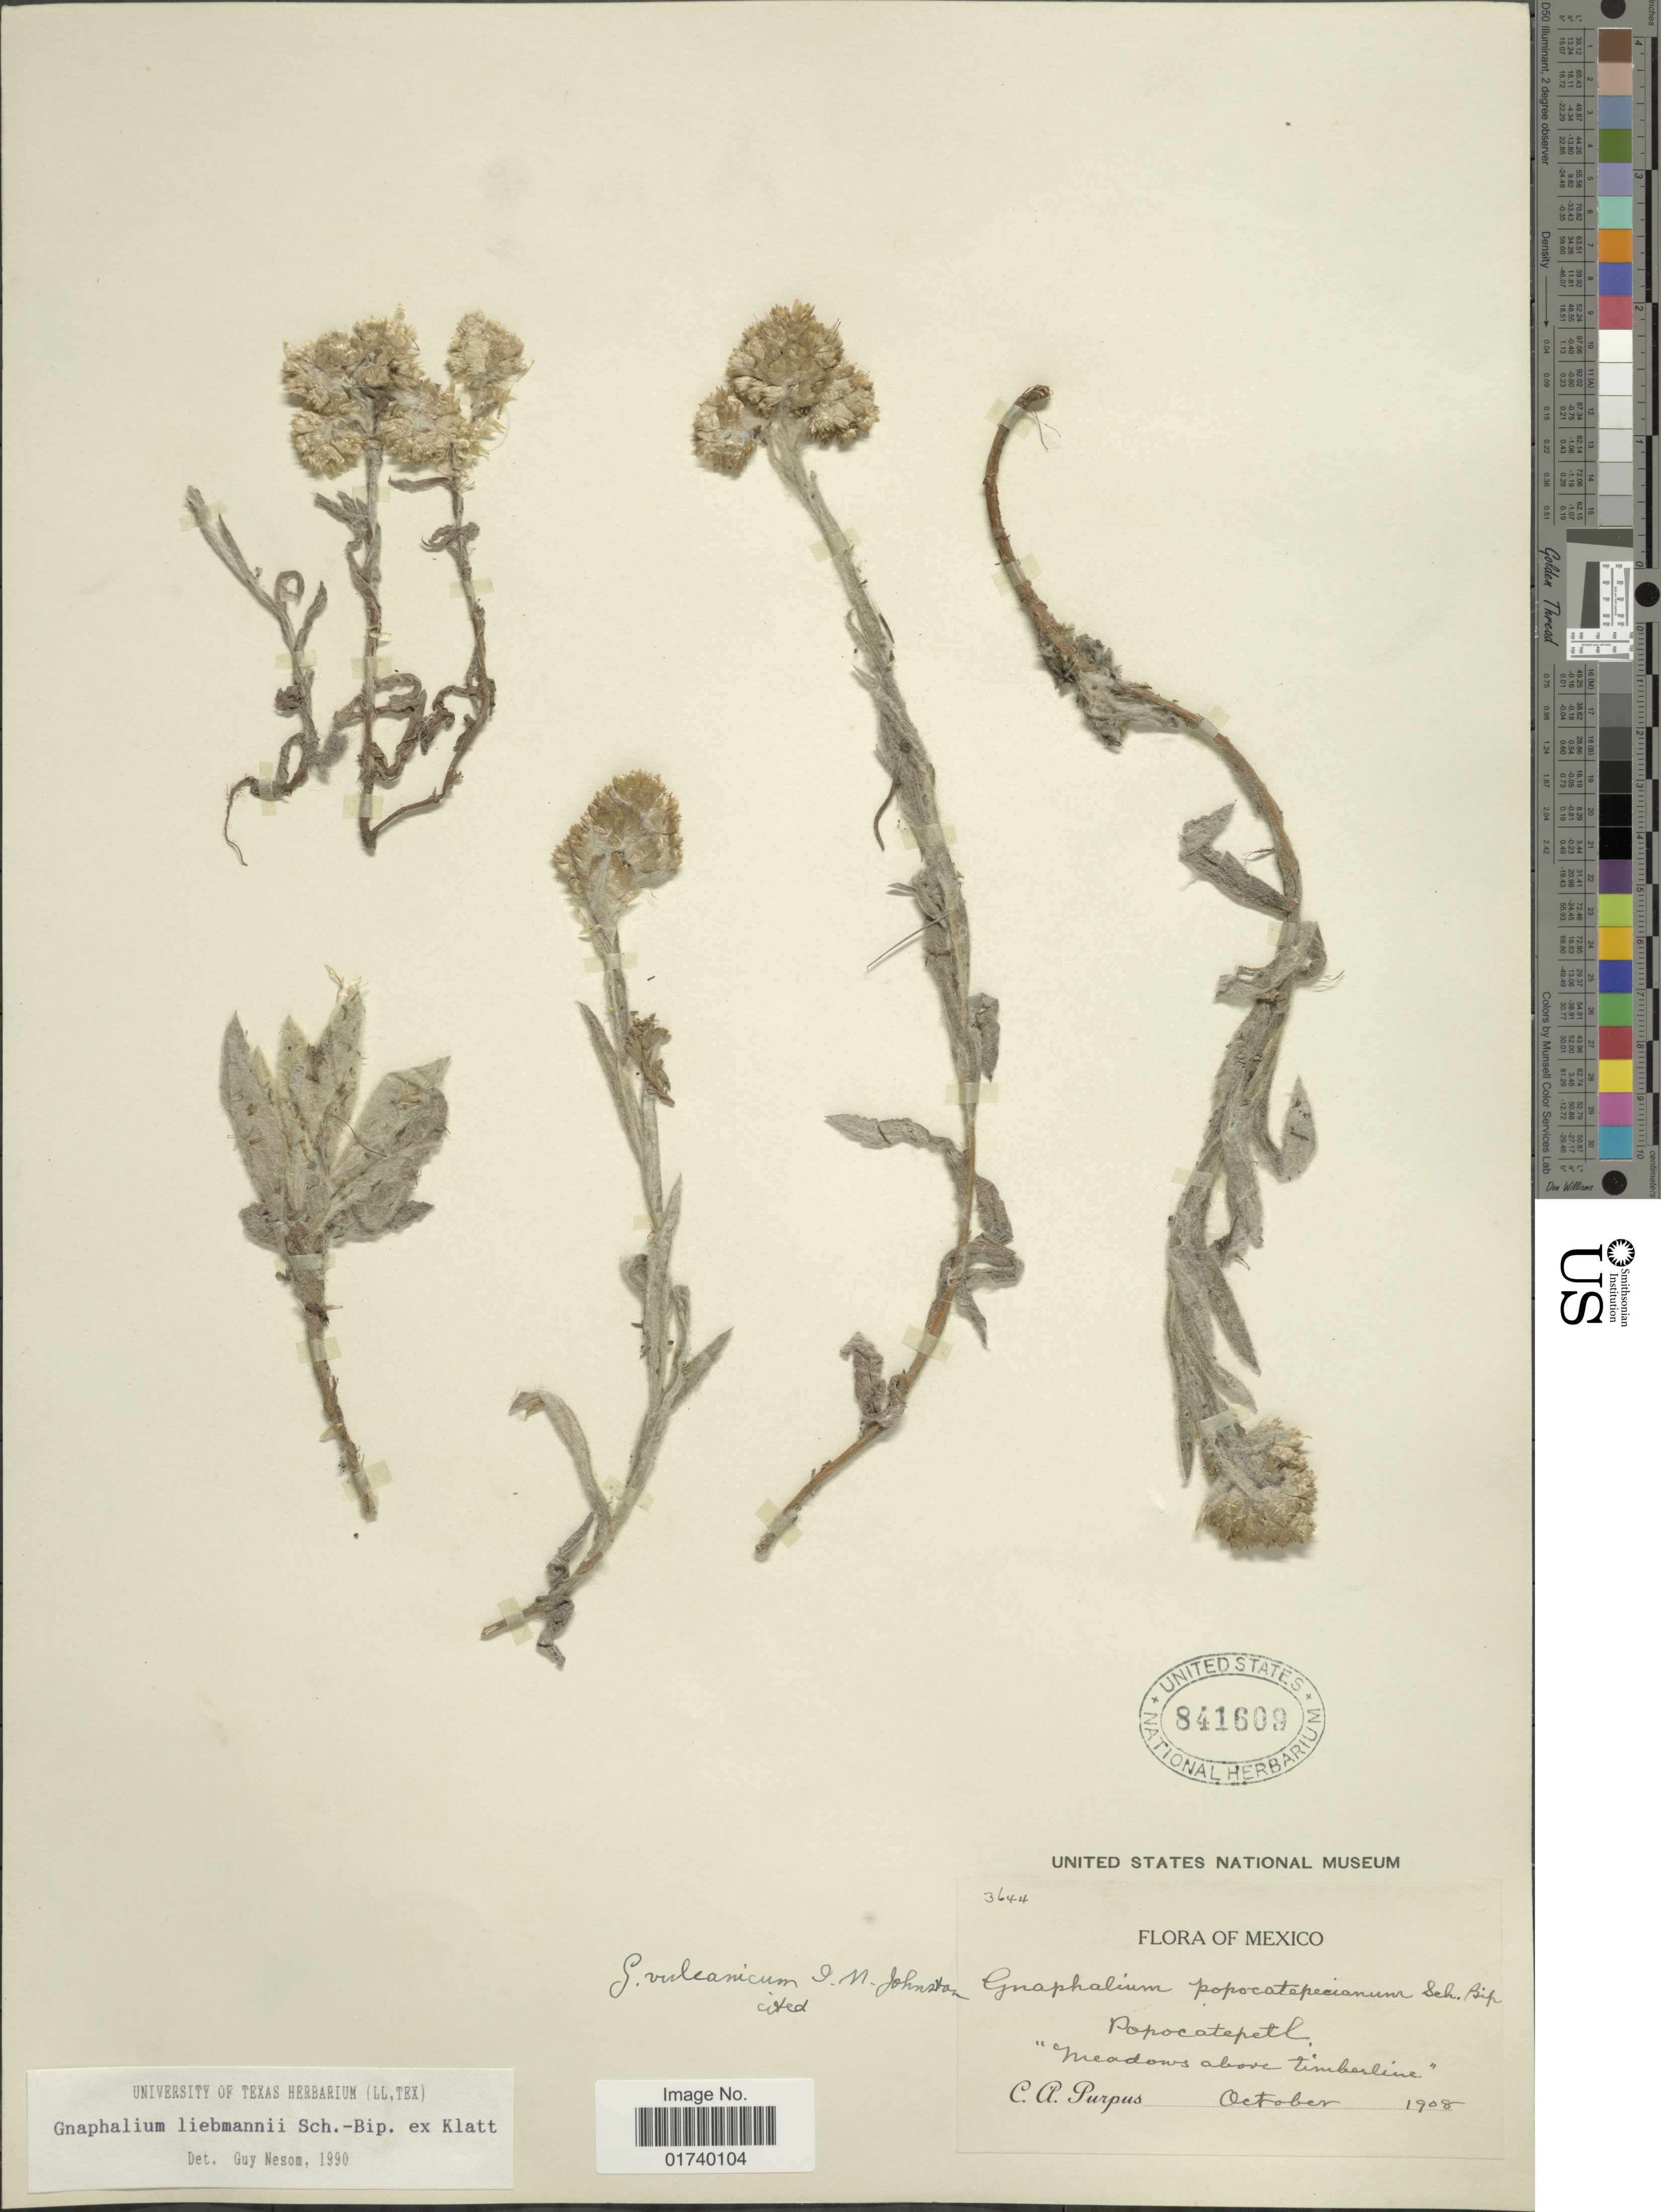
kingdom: Plantae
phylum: Tracheophyta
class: Magnoliopsida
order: Asterales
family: Asteraceae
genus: Pseudognaphalium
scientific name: Pseudognaphalium liebmannii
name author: (Sch. Bip. ex Klatt) Anderb.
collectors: C. A. Purpus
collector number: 3644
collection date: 1908-10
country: Mexico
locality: Popocatepetl, Meadows above Timberline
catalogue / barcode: US 841609